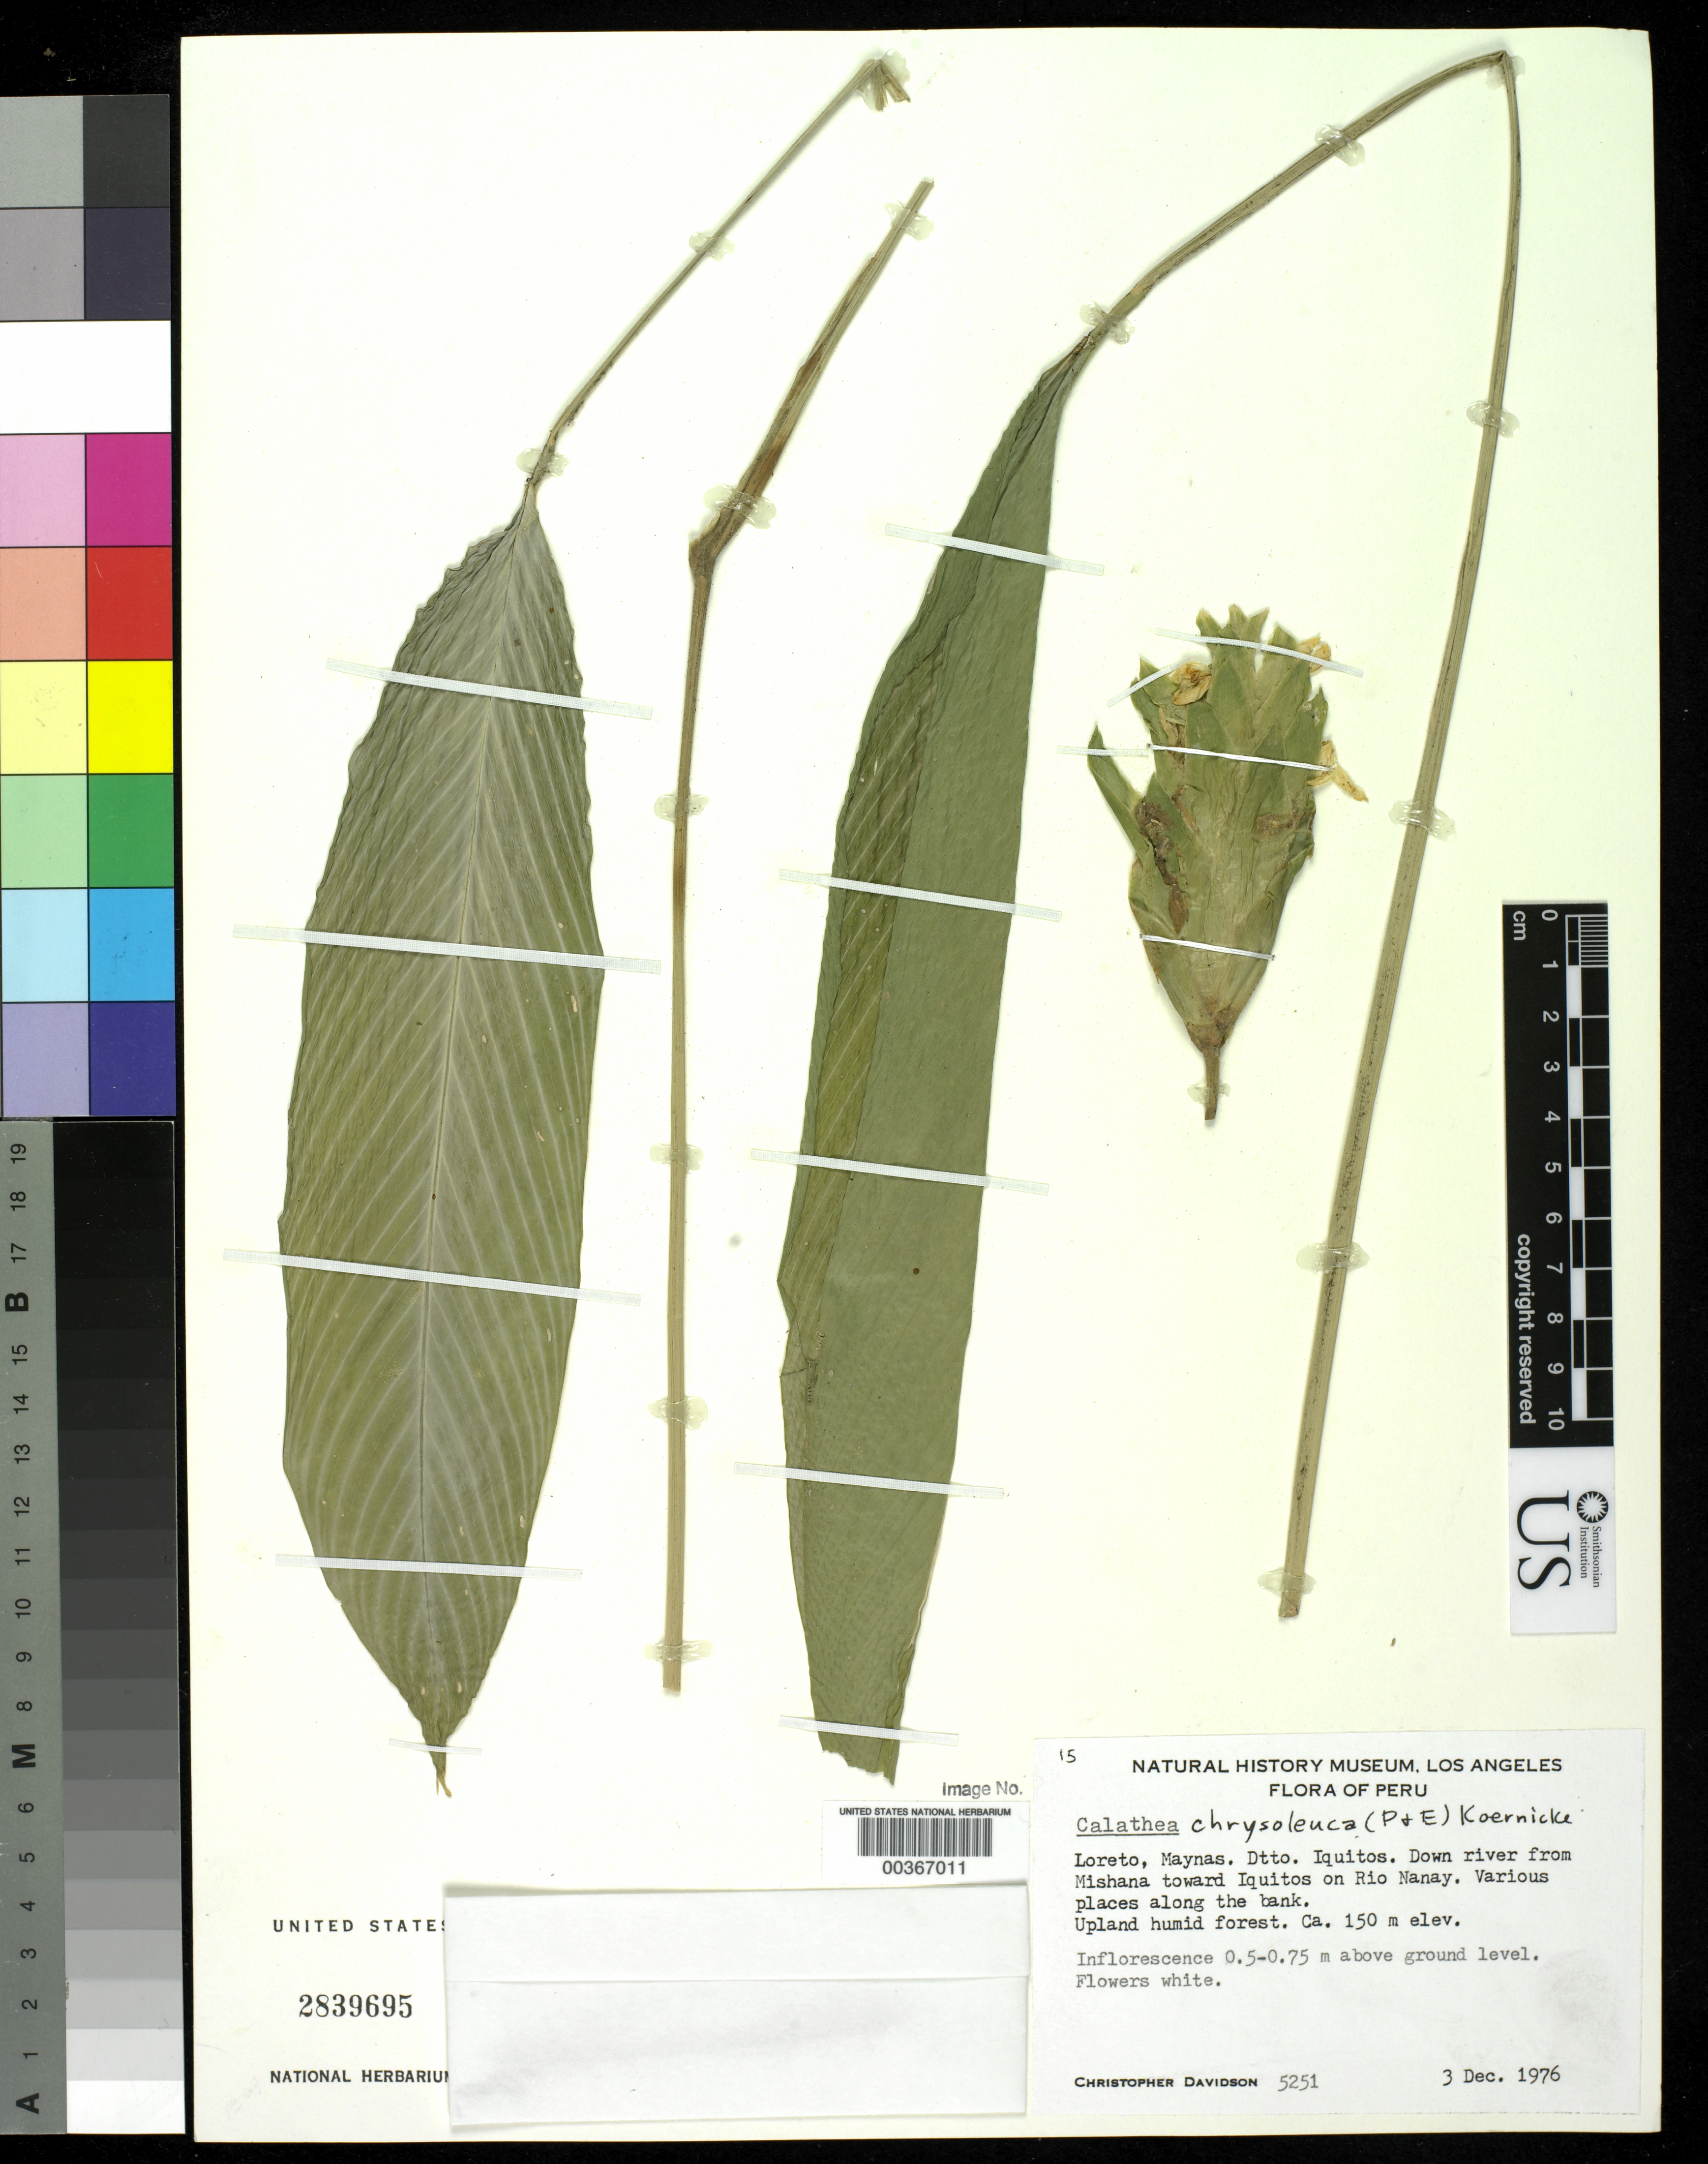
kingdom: Plantae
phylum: Tracheophyta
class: Liliopsida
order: Zingiberales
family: Marantaceae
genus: Goeppertia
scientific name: Goeppertia chrysoleuca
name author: (Poepp. & Endl.) Borchs. & S. Suárez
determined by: Strong, M. T., (US), Smithsonian Institution - National Museum of Natural History (UNITED STATES)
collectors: C. Davidson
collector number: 5251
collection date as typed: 03 Dec 1976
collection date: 1976-12-03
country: Peru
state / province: Loreto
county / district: Maynas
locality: Dtto. iquitos, down river from mishana toward iquitos on rio nanay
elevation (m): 150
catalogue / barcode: US 2839695